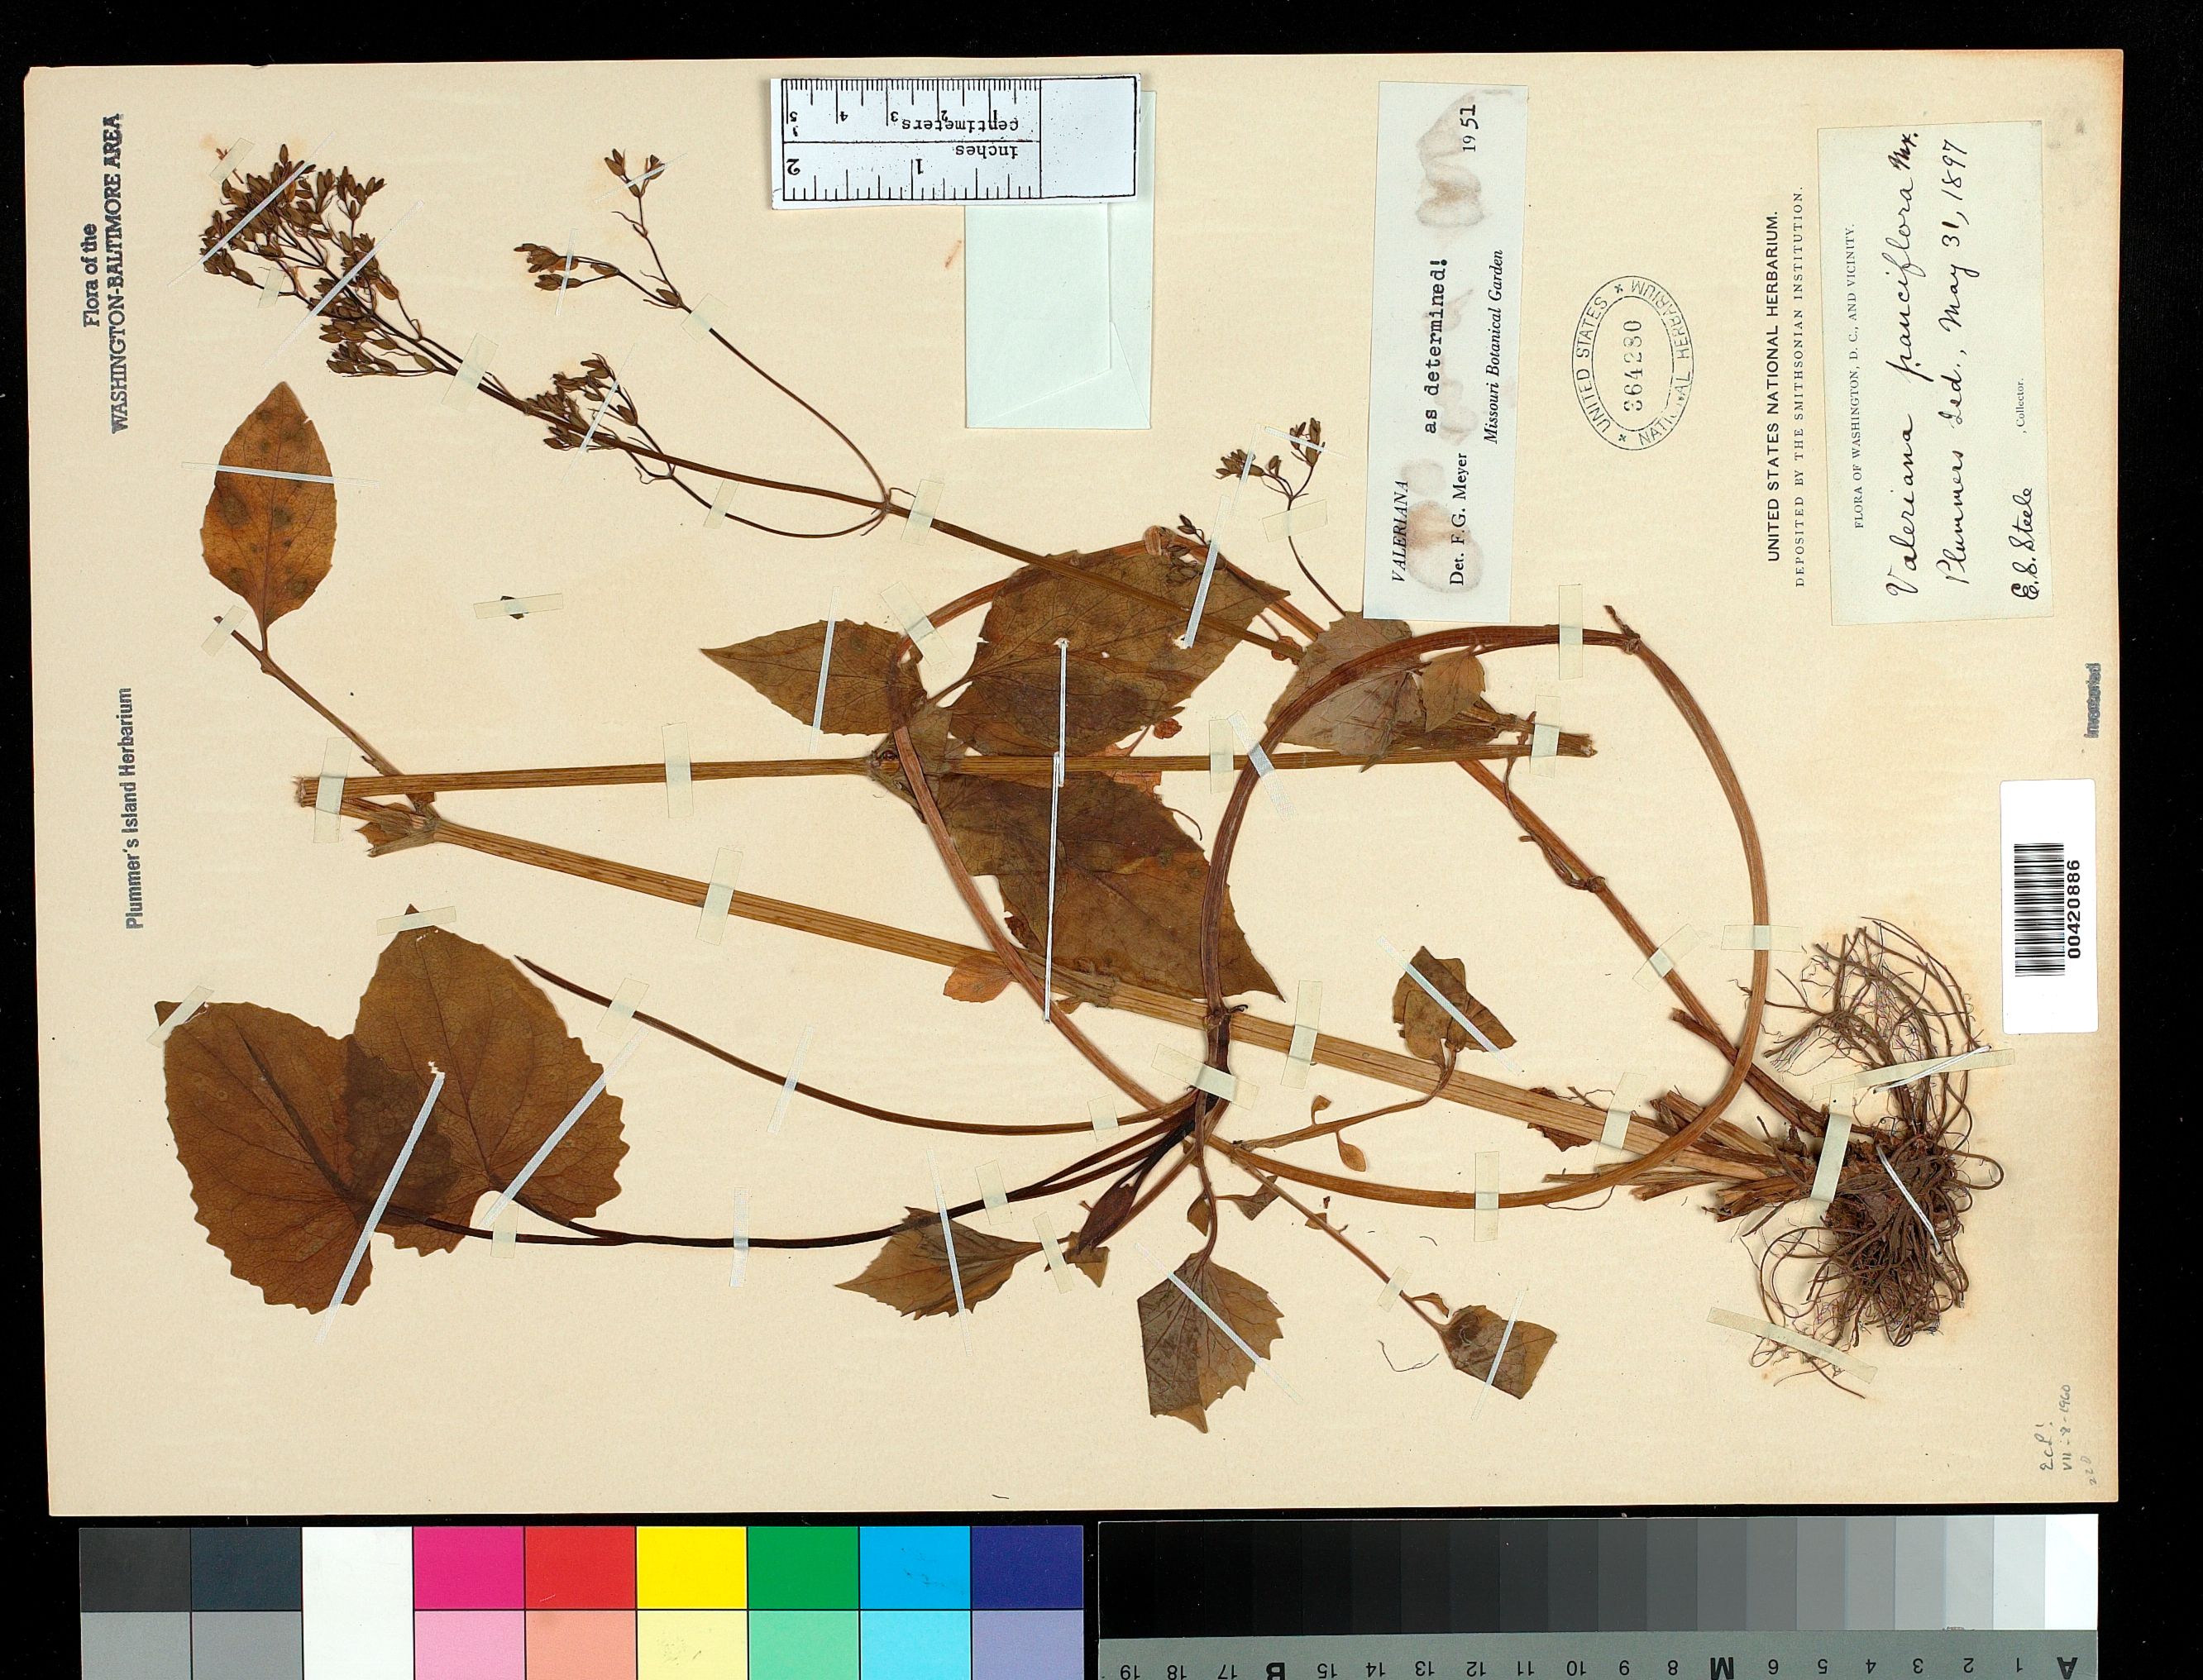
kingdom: Plantae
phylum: Tracheophyta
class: Magnoliopsida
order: Dipsacales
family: Caprifoliaceae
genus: Valeriana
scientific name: Valeriana pauciflora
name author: Michx.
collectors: E. Steele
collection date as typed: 31 May 1897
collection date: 1897-05-31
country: United States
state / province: Maryland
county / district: Montgomery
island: Plummers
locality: Plummer's Island C. & O. Canal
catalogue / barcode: US 364280